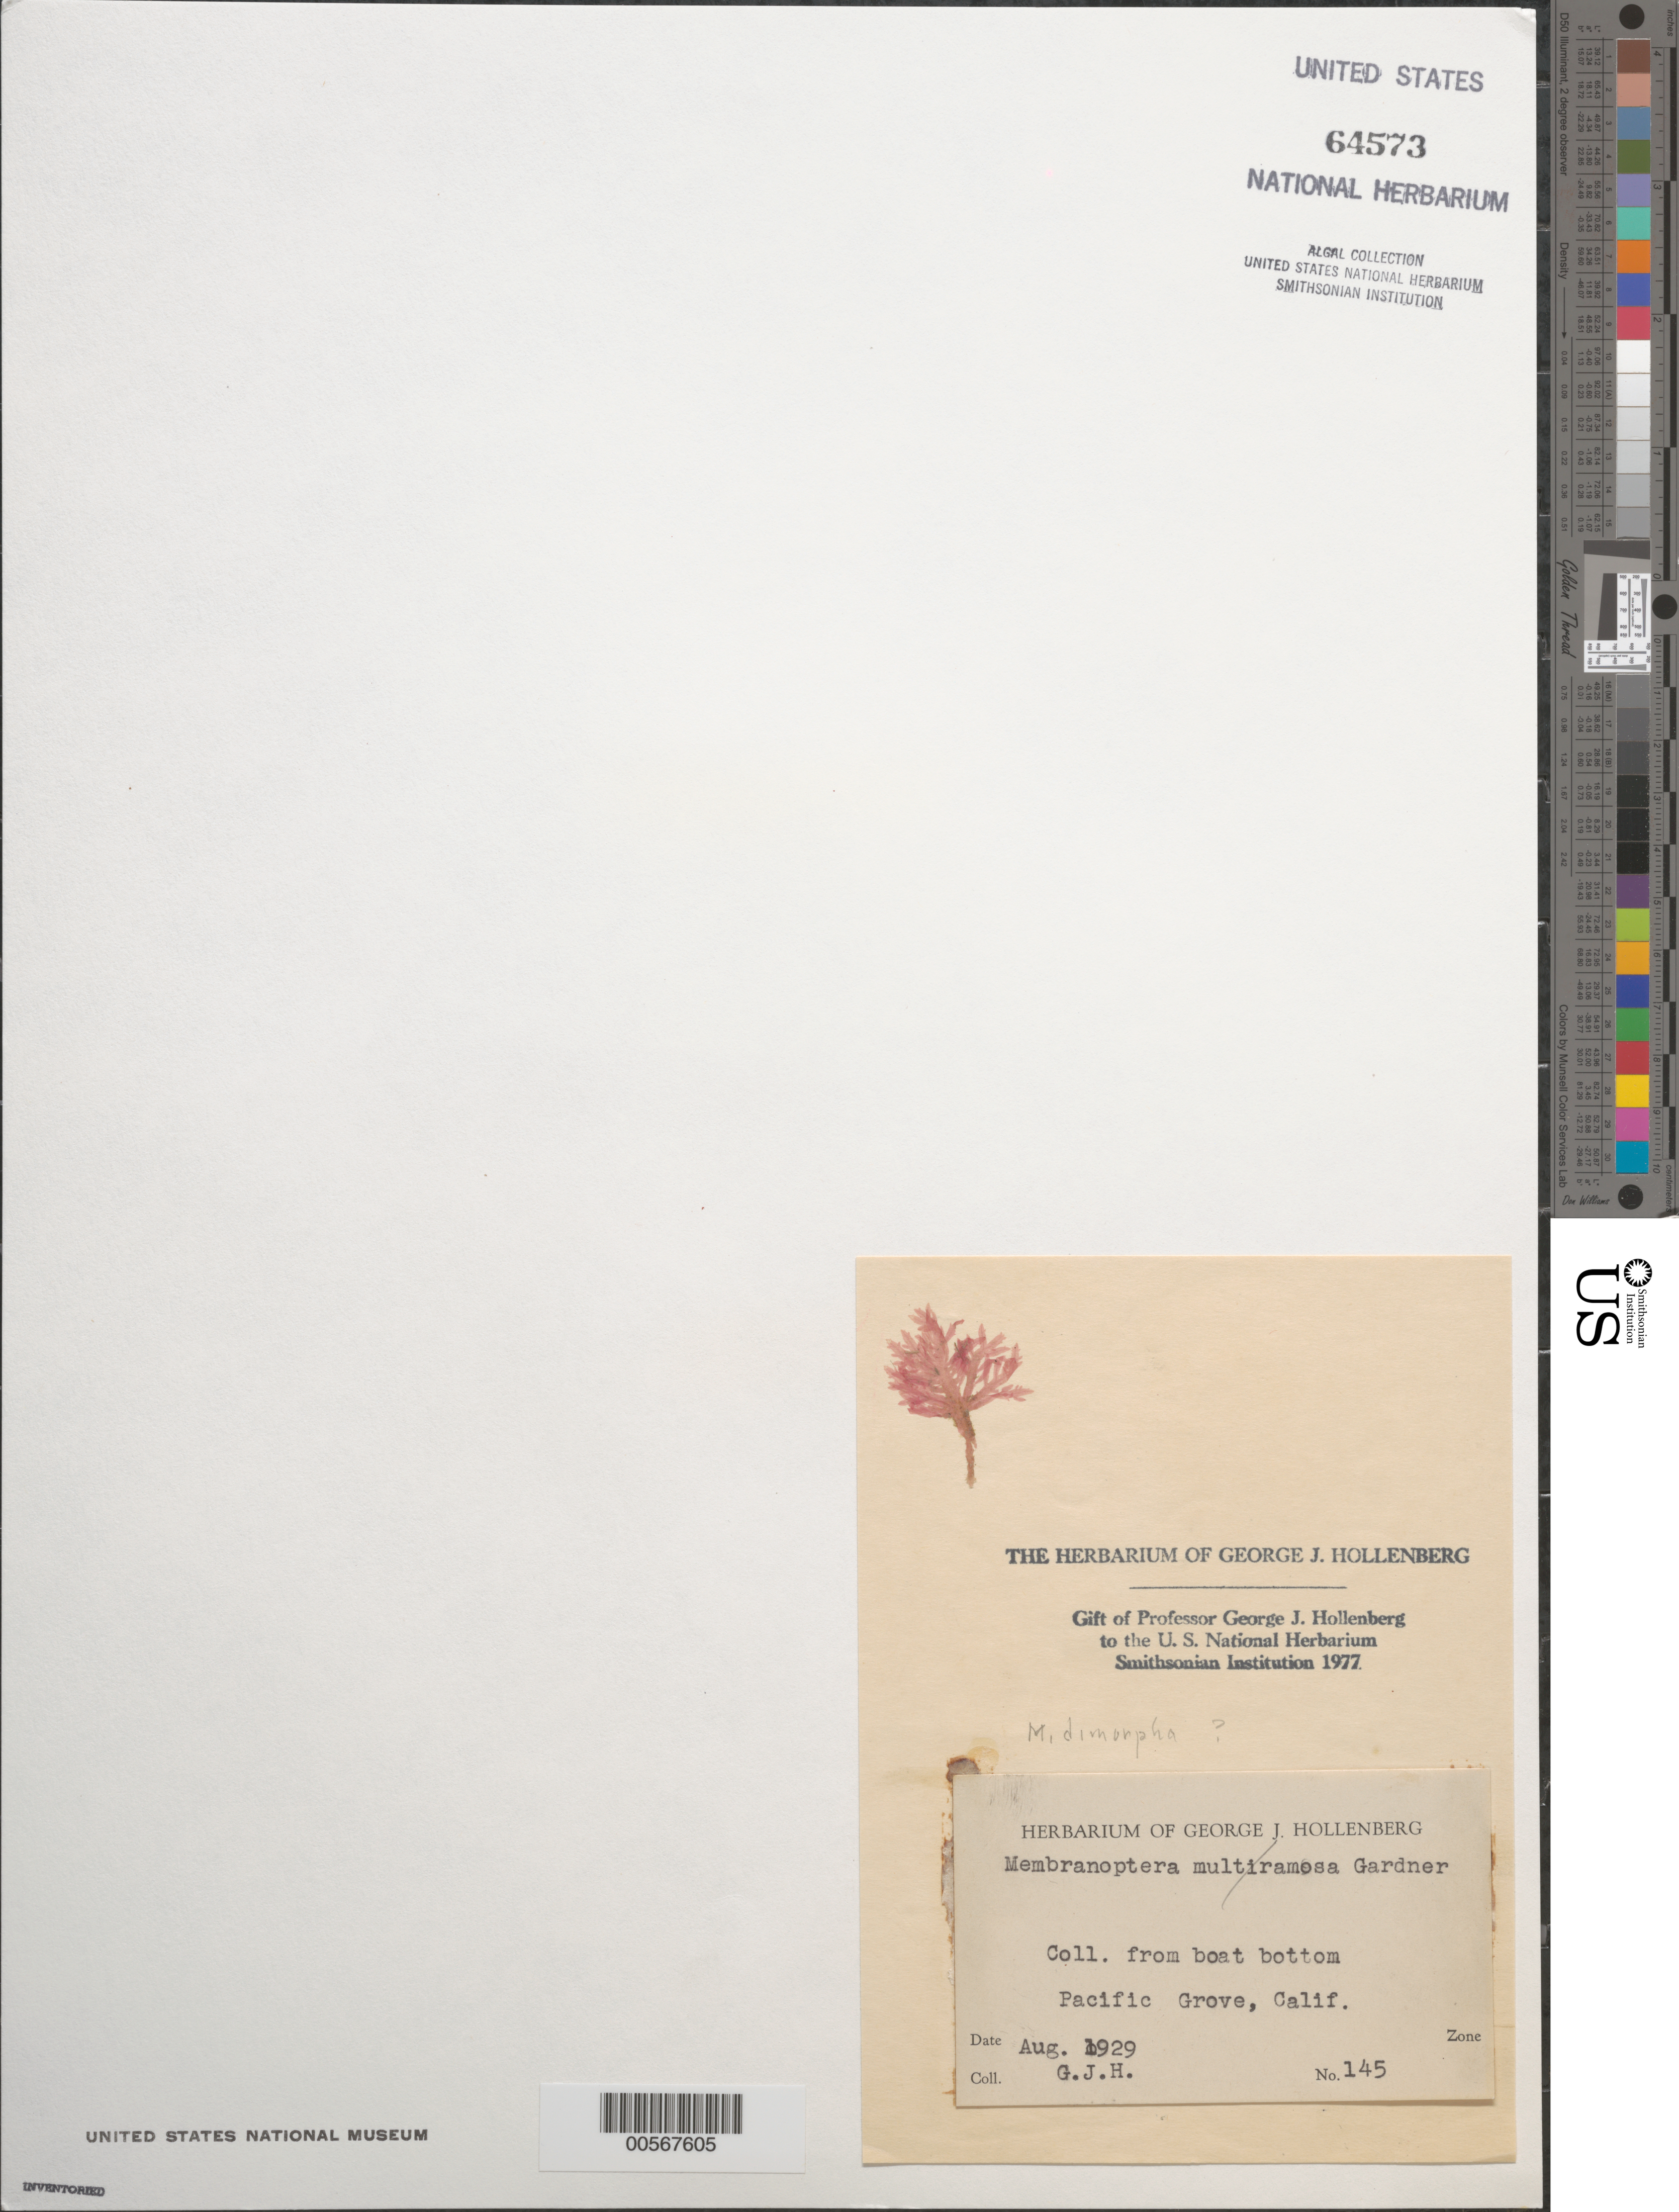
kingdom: Plantae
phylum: Rhodophyta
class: Florideophyceae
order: Ceramiales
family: Delesseriaceae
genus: Membranoptera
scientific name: Membranoptera platyphylla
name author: (Setch. & N.L. Gardner) Kylin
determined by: Algae name updating Project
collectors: G. Hollenberg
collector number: GJH 145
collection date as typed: Aug 1929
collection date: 1929-08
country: United States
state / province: California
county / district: Monterey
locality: Pacific Grove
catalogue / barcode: US 64573